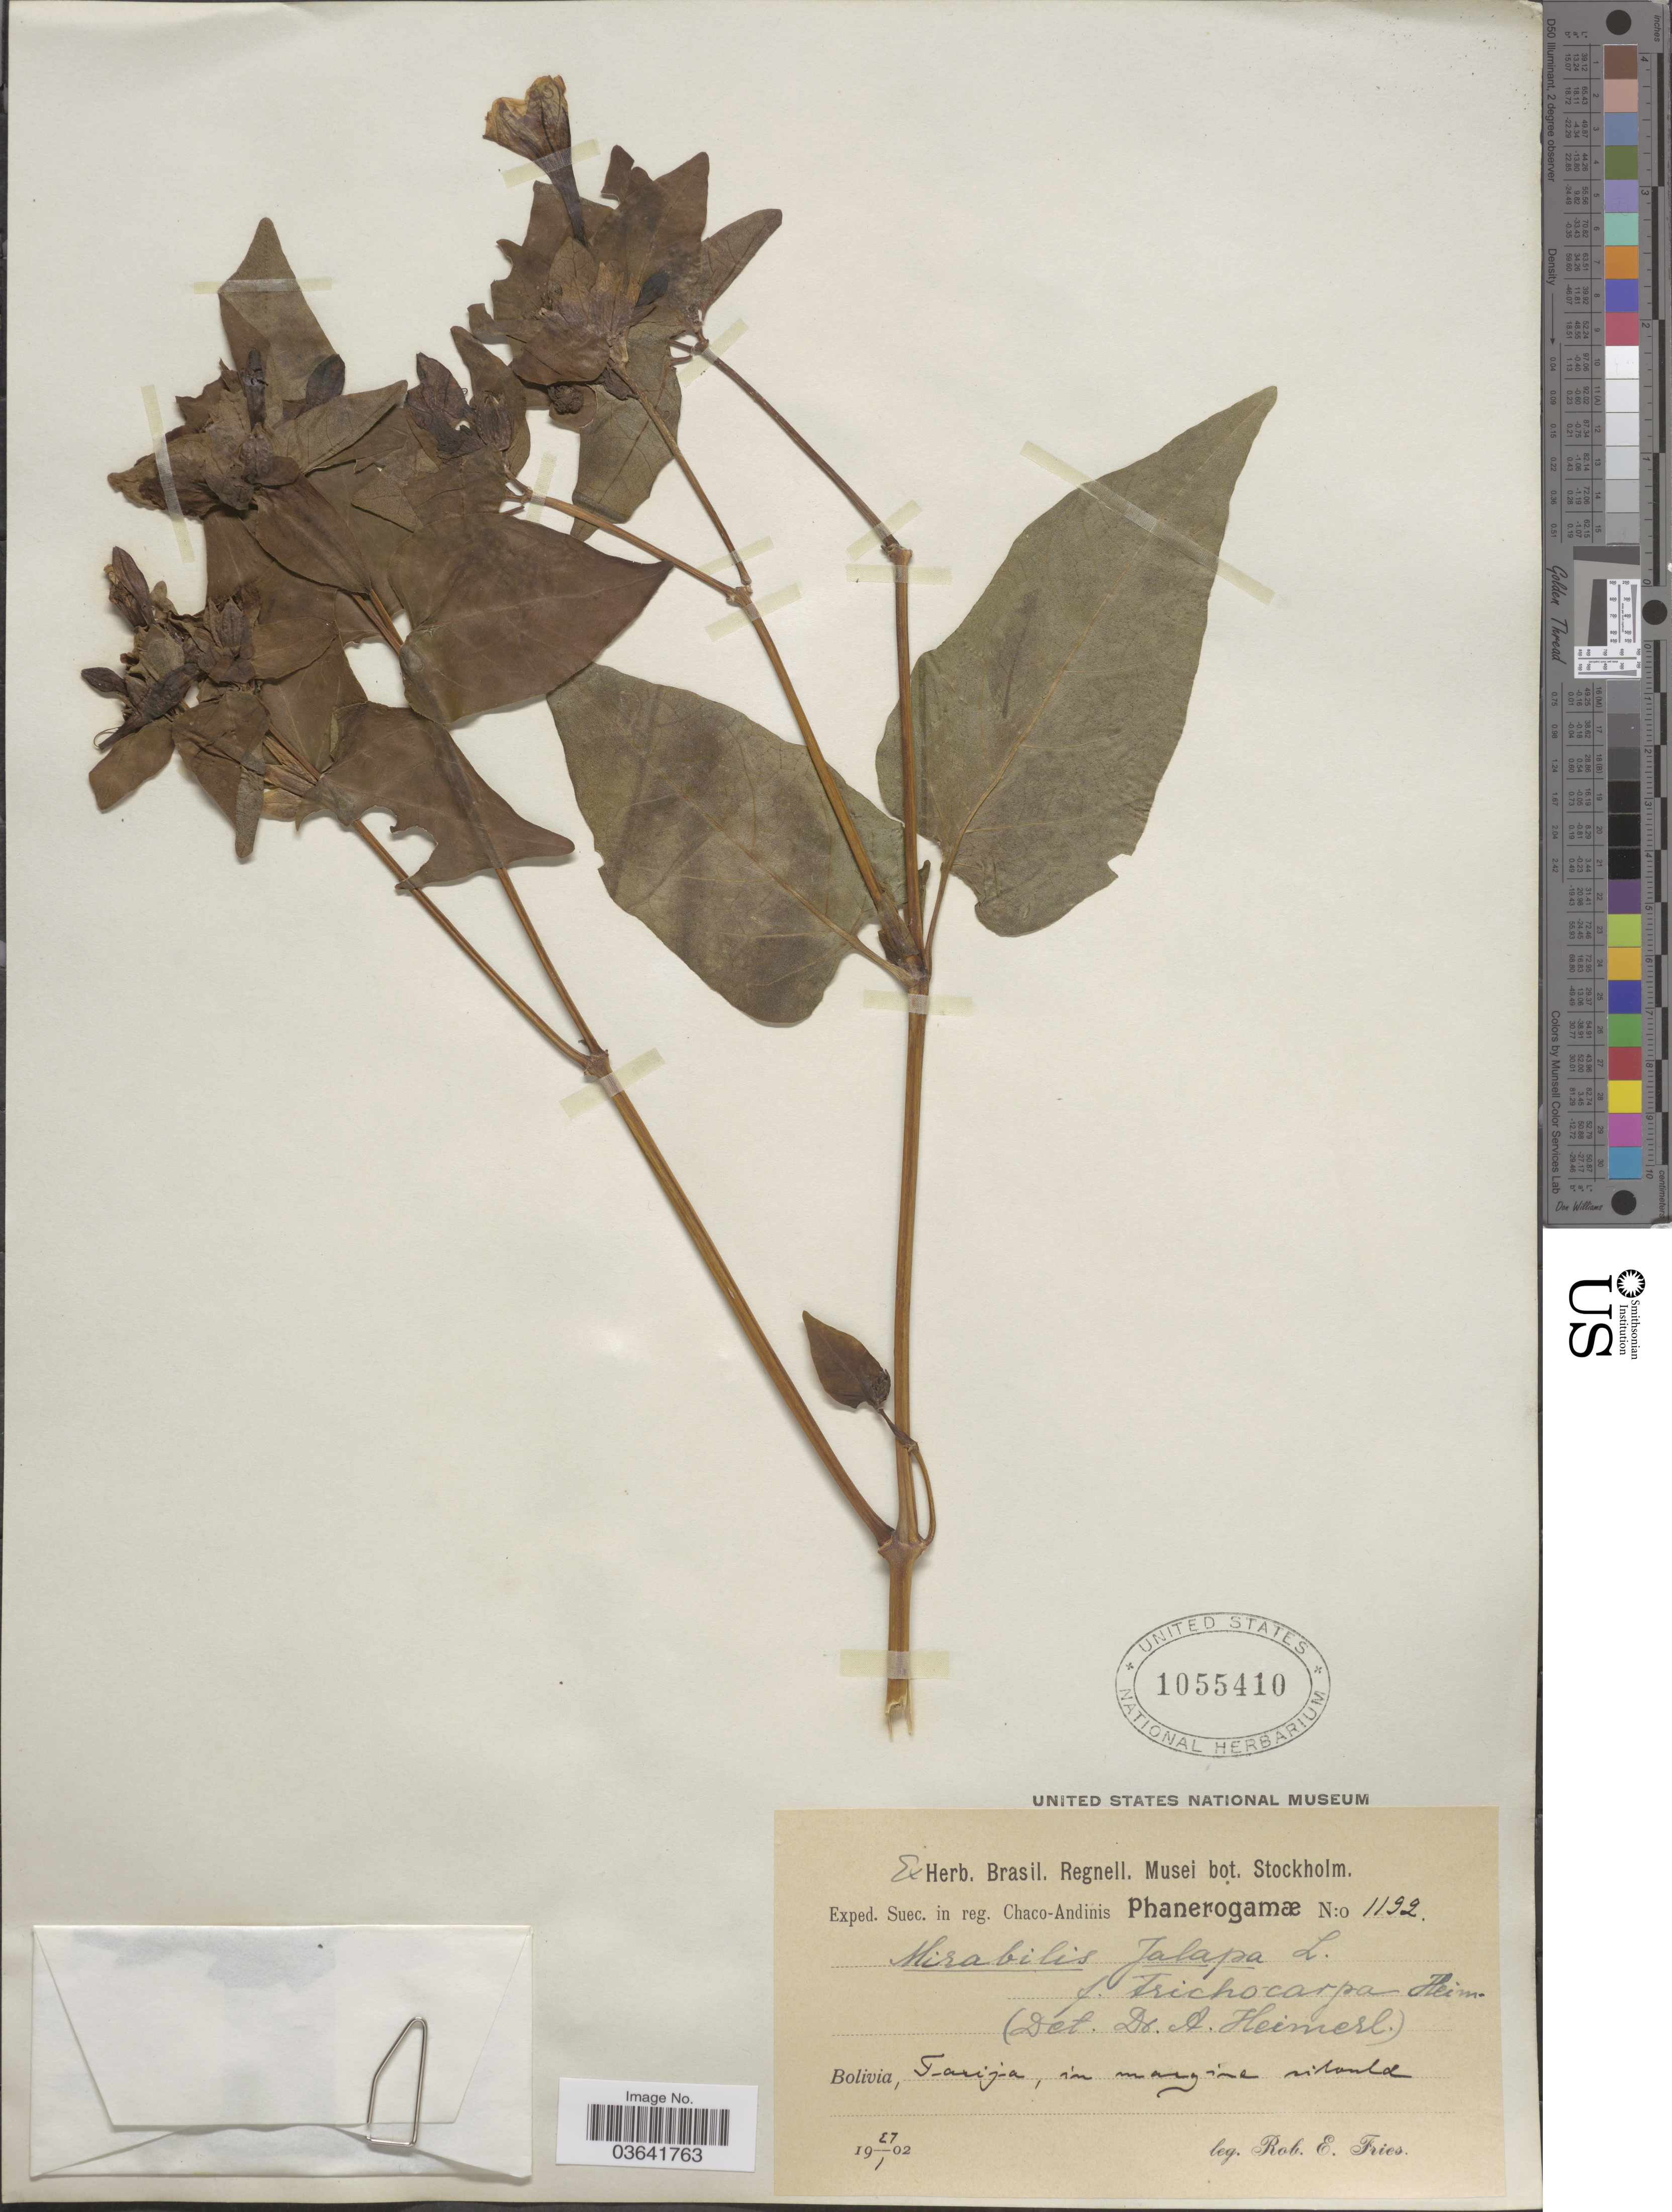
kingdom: Plantae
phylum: Tracheophyta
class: Magnoliopsida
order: Caryophyllales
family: Nyctaginaceae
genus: Mirabilis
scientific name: Mirabilis jalapa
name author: L.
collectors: R. E. Fries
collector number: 1192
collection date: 1902-01-27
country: Bolivia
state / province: Tarija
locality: In margine silanlae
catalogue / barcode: US 1055410